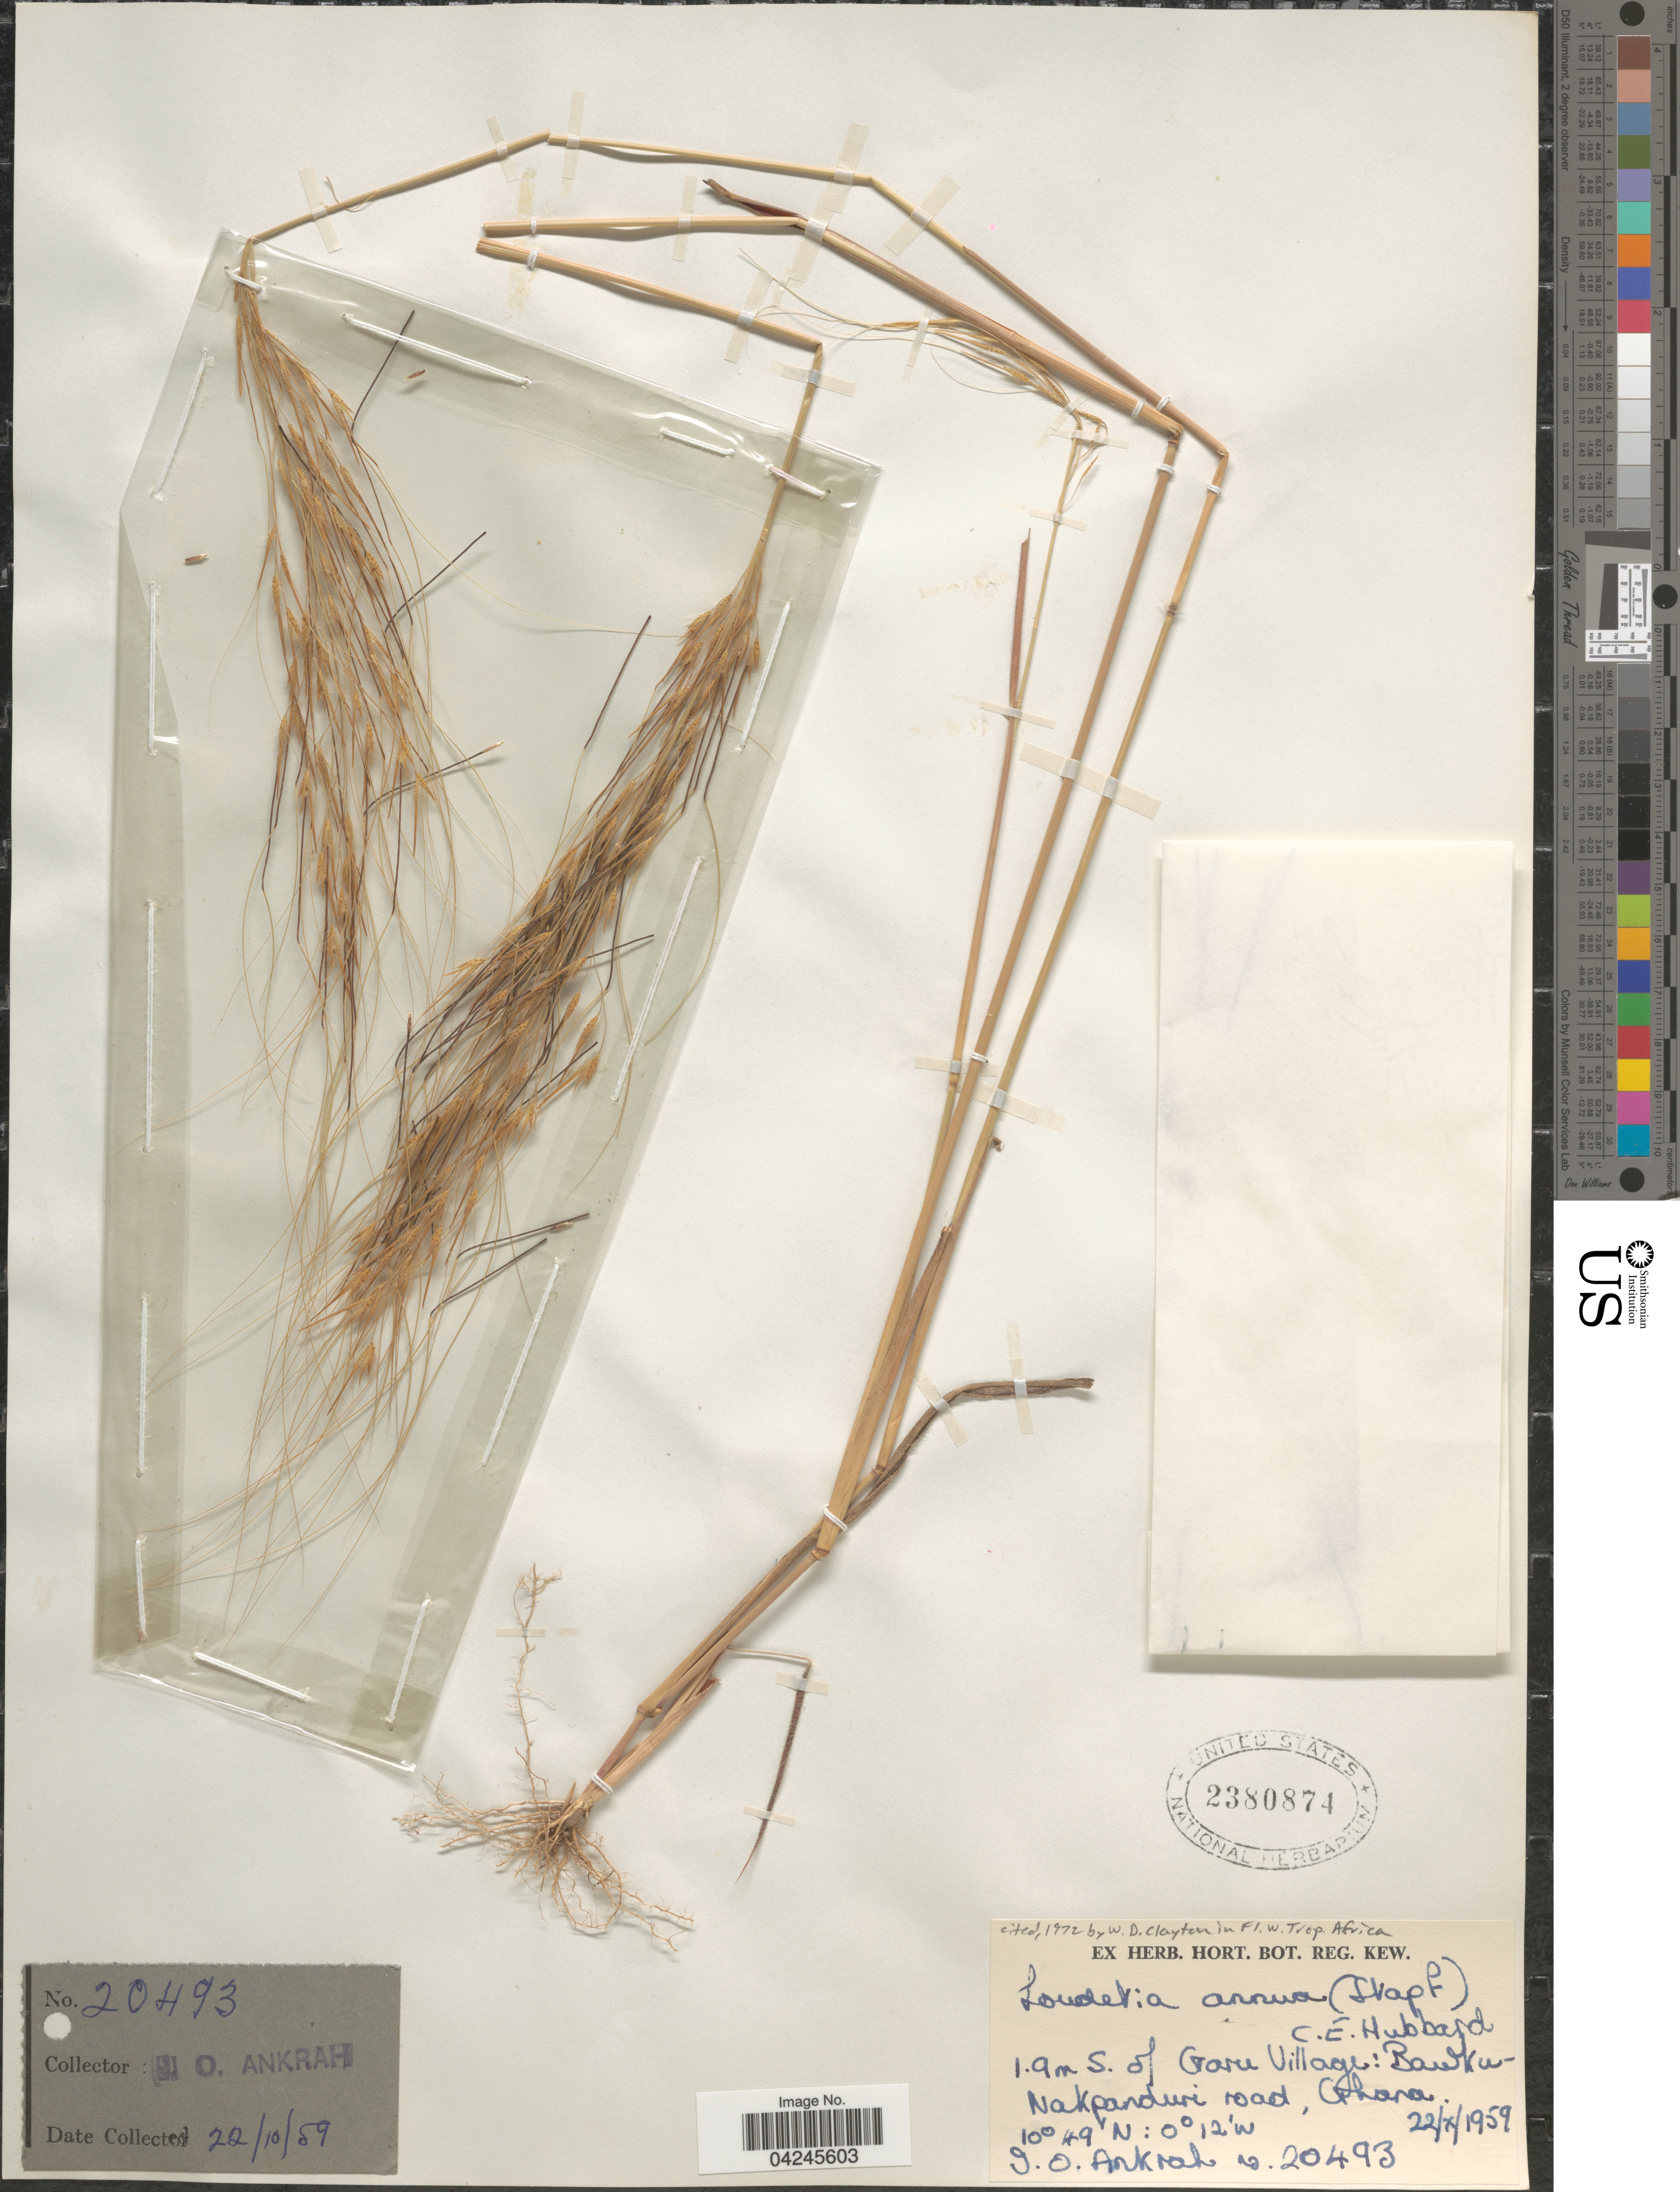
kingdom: Plantae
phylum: Tracheophyta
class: Liliopsida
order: Poales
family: Poaceae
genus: Loudetia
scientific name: Loudetia annua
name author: (Stapf) C.E. Hubb.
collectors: J. Ankrah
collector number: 20493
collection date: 1959-10-22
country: Ghana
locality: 1.9 m S. of Garu Village: Bawku-Nakpanduri road.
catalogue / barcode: US 2380874